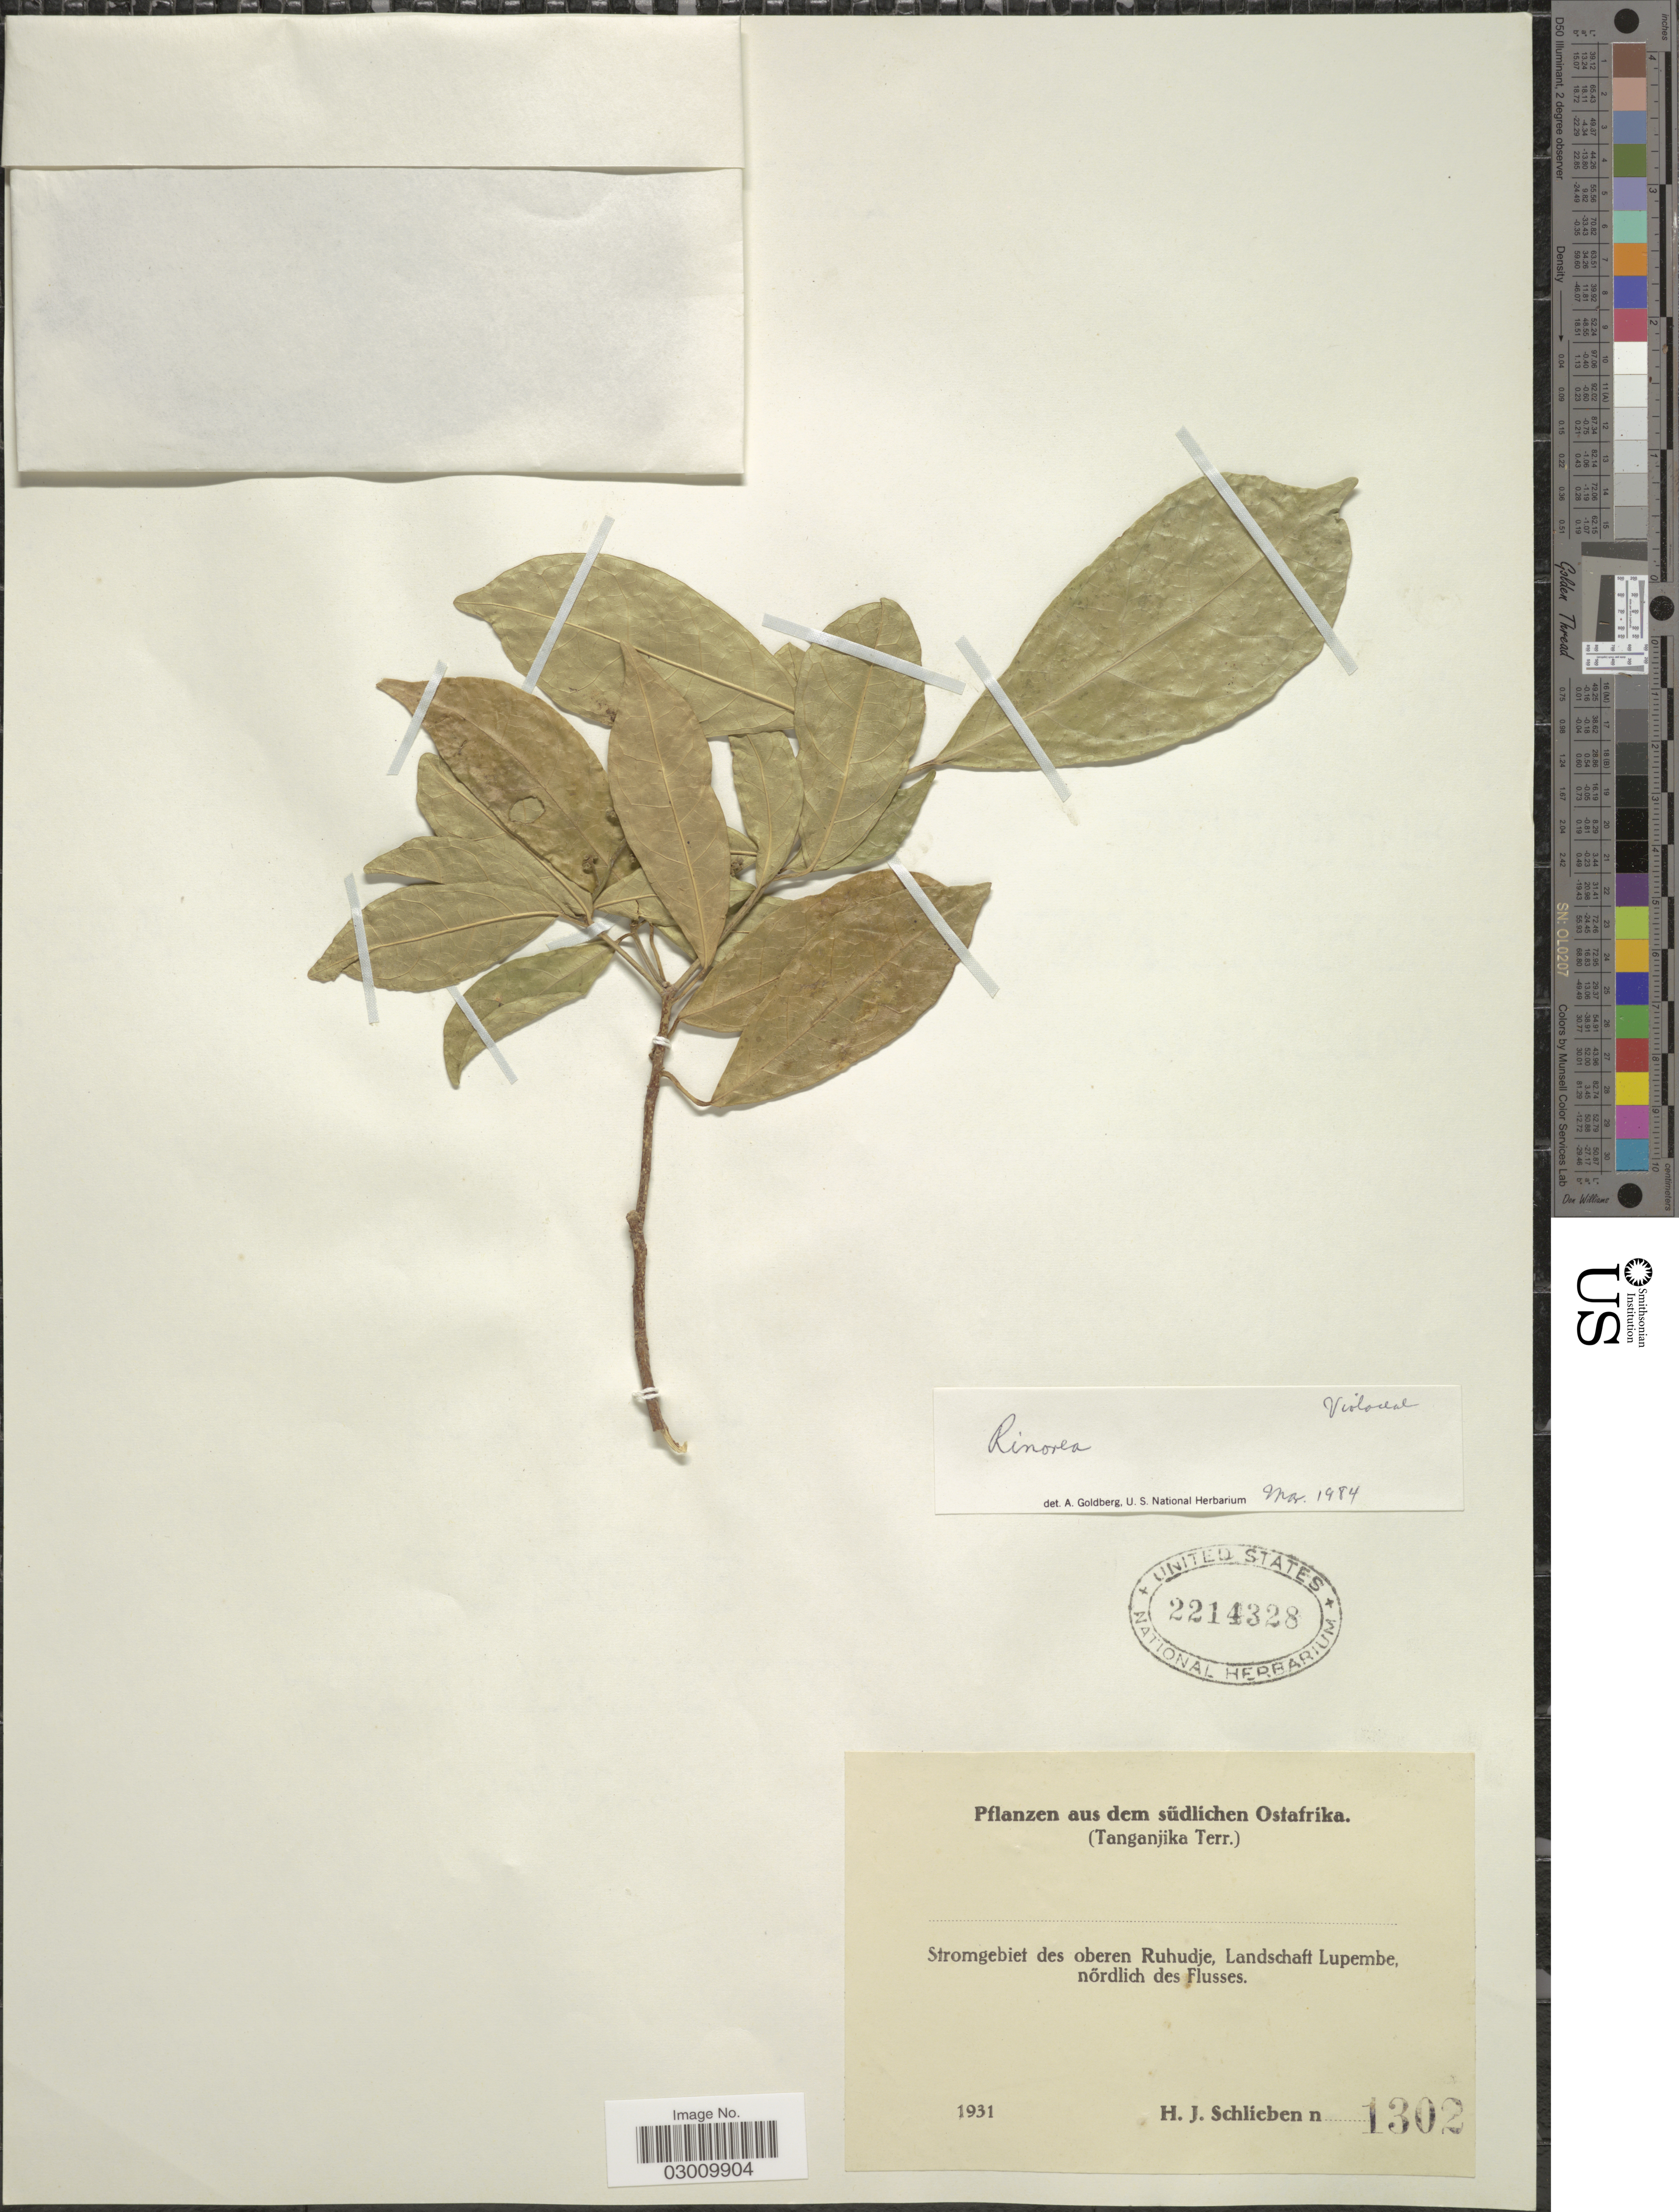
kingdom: Plantae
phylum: Tracheophyta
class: Magnoliopsida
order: Malpighiales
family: Violaceae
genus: Rinorea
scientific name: Rinorea sp.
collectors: H. J. Schlieben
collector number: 1302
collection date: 1931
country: Tanzania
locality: Südlichen Ostafrika (Tanganjika Terr.). Stromgebiet des oberen Ruhudje, Landschaft Lupembe, nördlich des Flusses.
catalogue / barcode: US 2214328